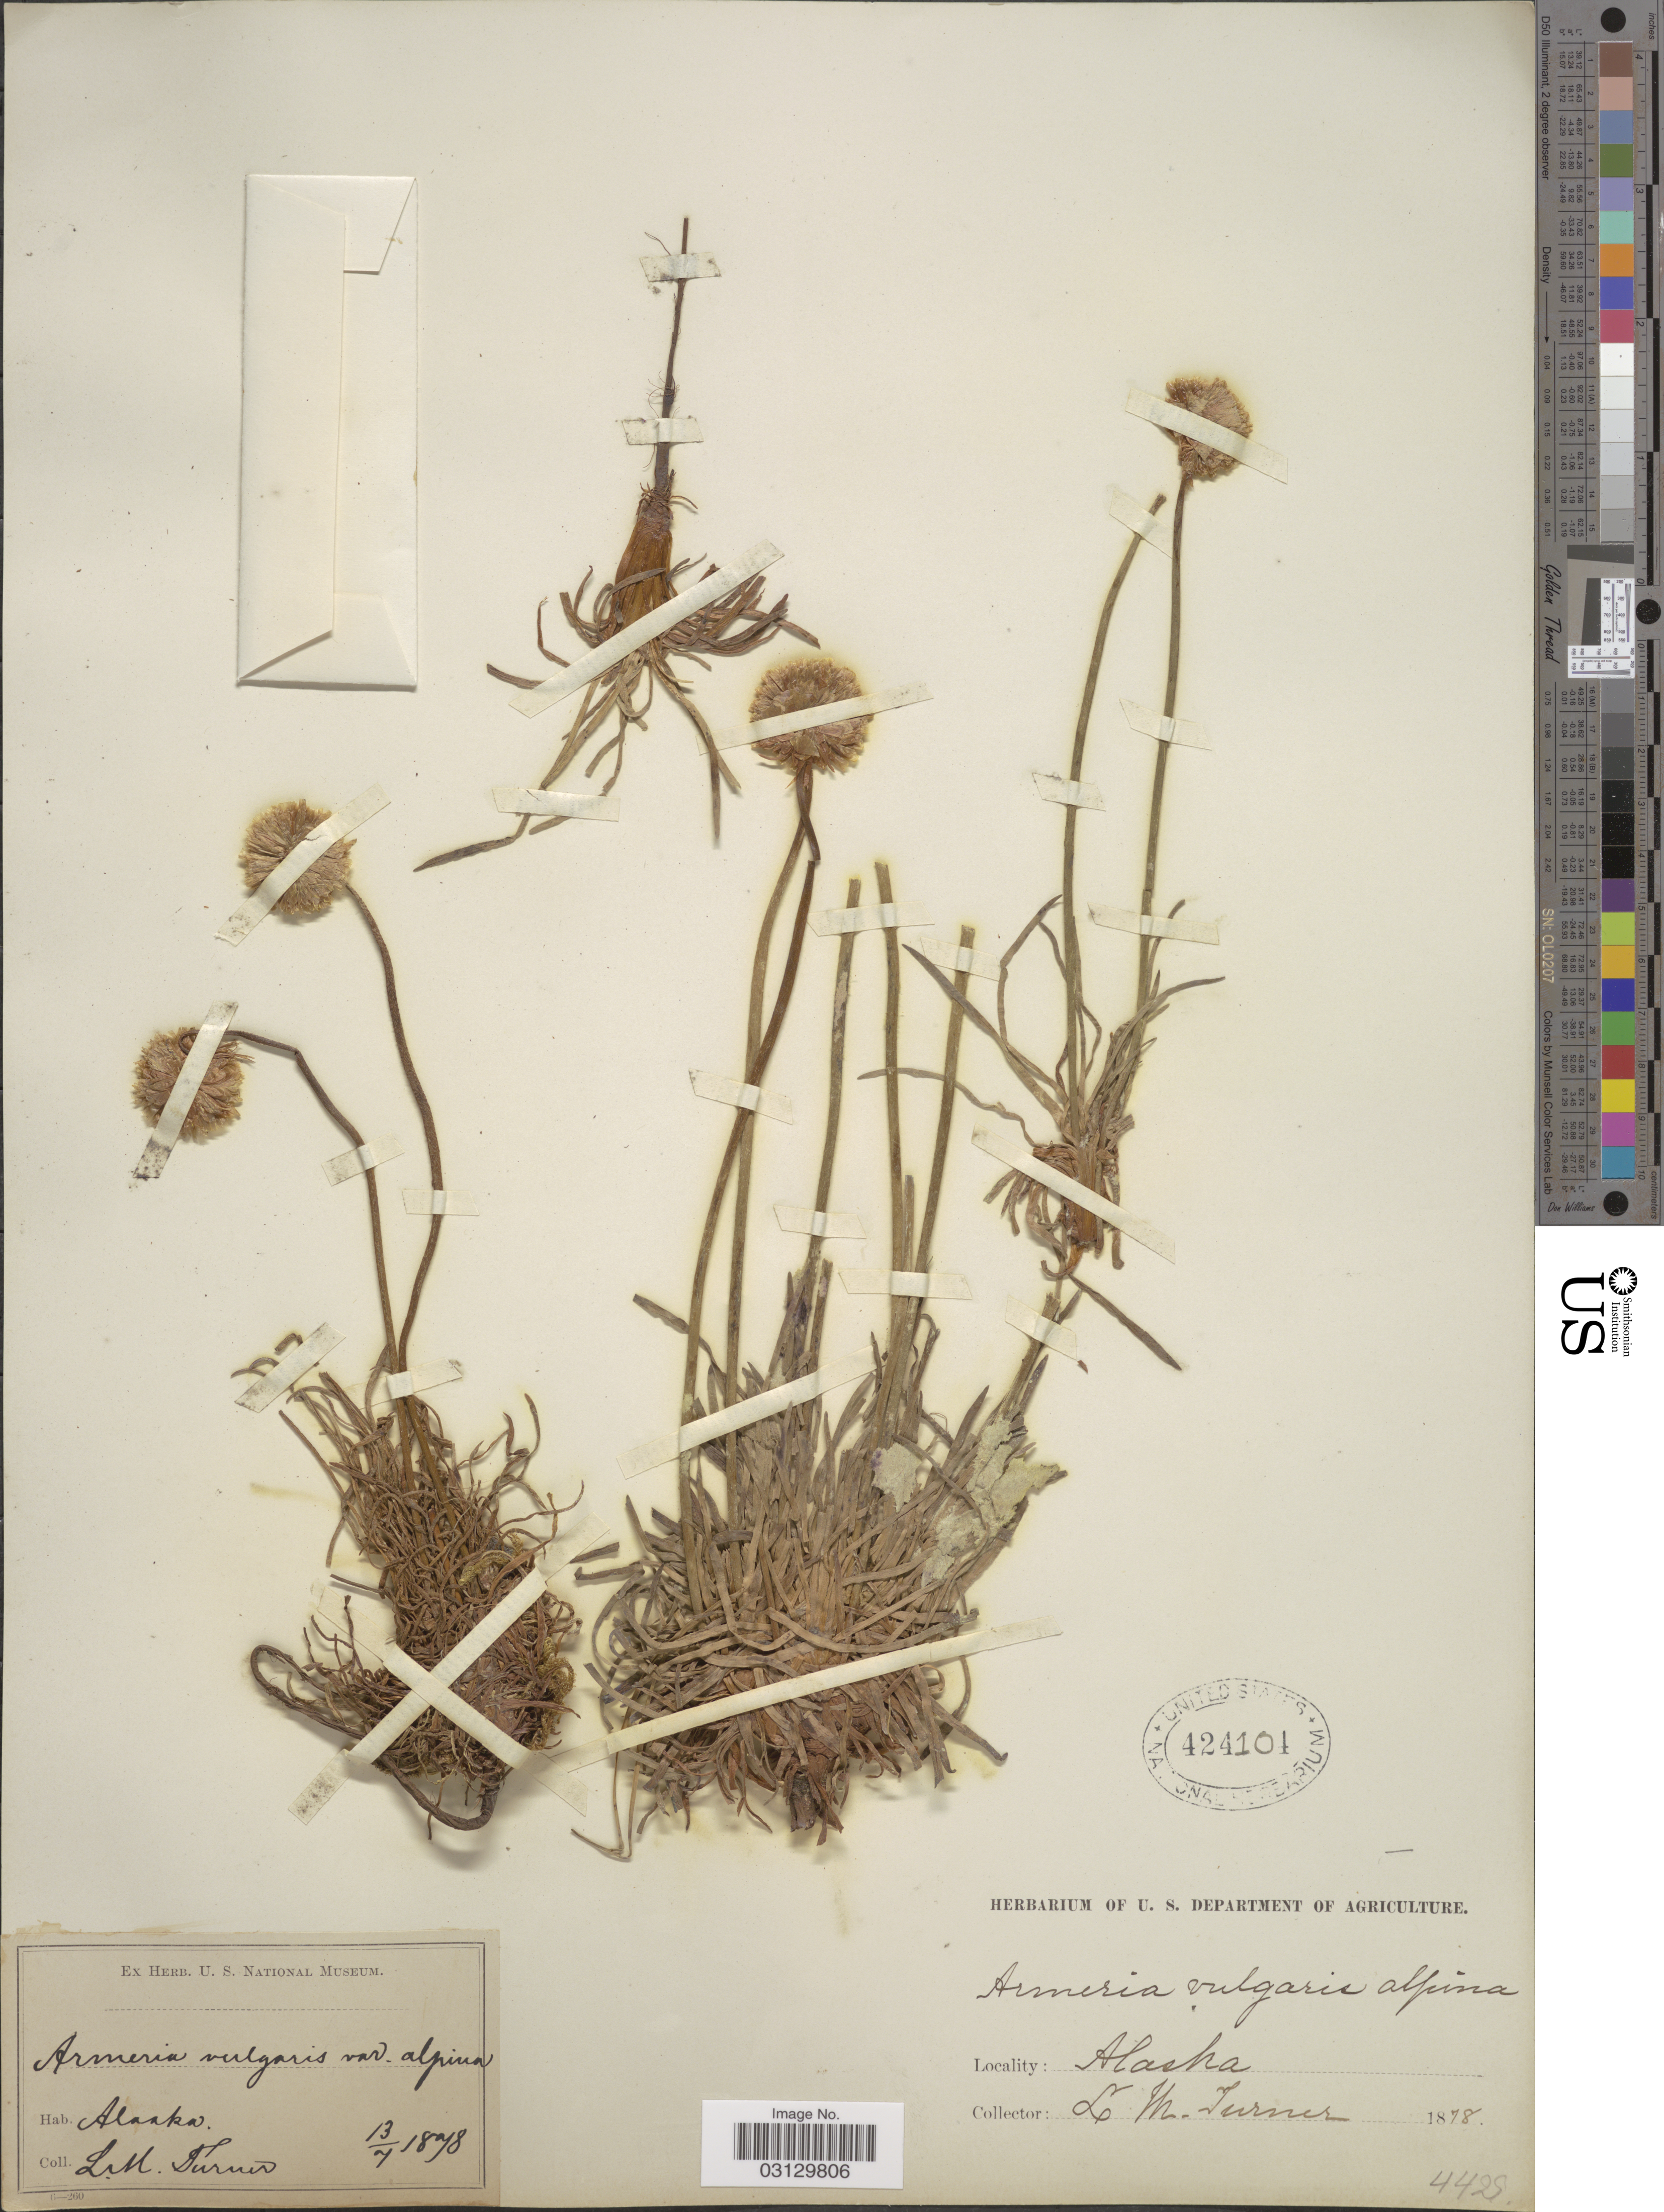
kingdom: Plantae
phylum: Tracheophyta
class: Magnoliopsida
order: Caryophyllales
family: Plumbaginaceae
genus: Armeria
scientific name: Armeria maritima subsp. sibirica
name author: (Turcz. ex Boiss.) Nyman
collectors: L. M. Turner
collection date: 1878-07-13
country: United States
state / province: Alaska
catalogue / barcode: US 424101